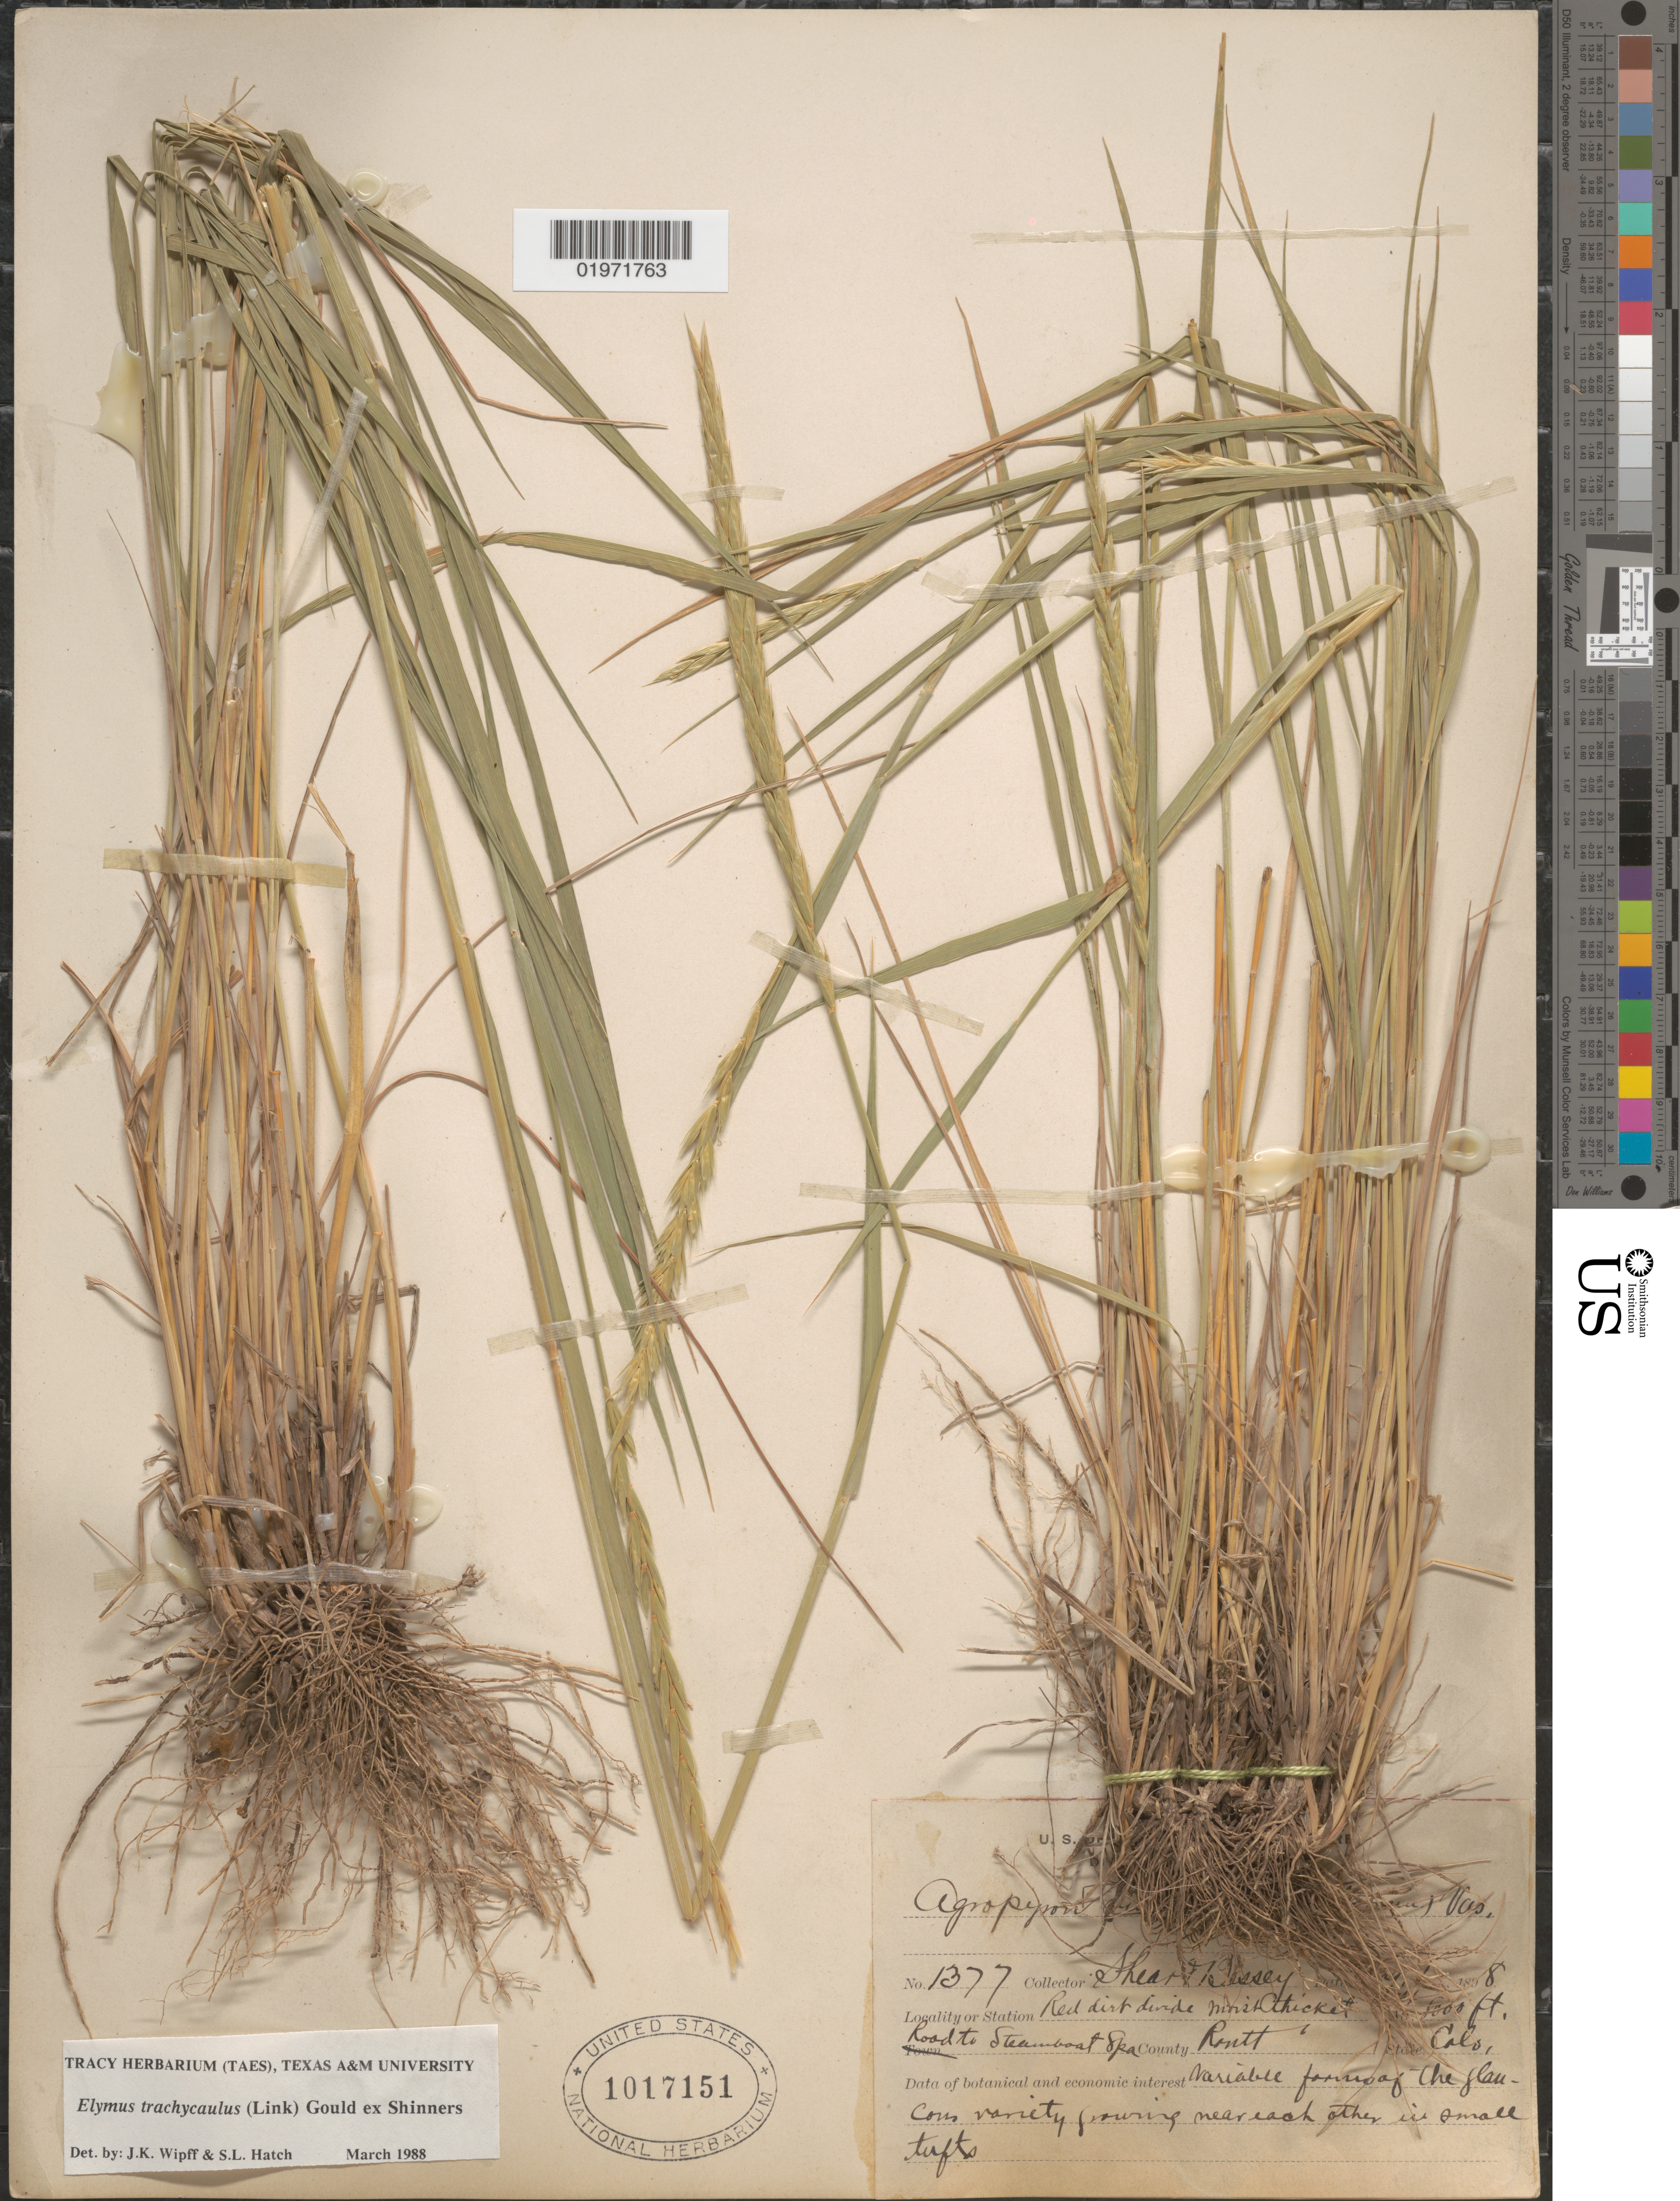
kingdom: Plantae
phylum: Tracheophyta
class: Liliopsida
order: Poales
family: Poaceae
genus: Elymus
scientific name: Elymus trachycaulus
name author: (Link) Gould ex Shinners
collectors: -- Shear & -. Bessey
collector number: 1377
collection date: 1898-08-07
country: United States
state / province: Colorado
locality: Red dirt divide moist thicket. Road to Steamboat Spa County Routt.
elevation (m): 2438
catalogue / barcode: US 1017151